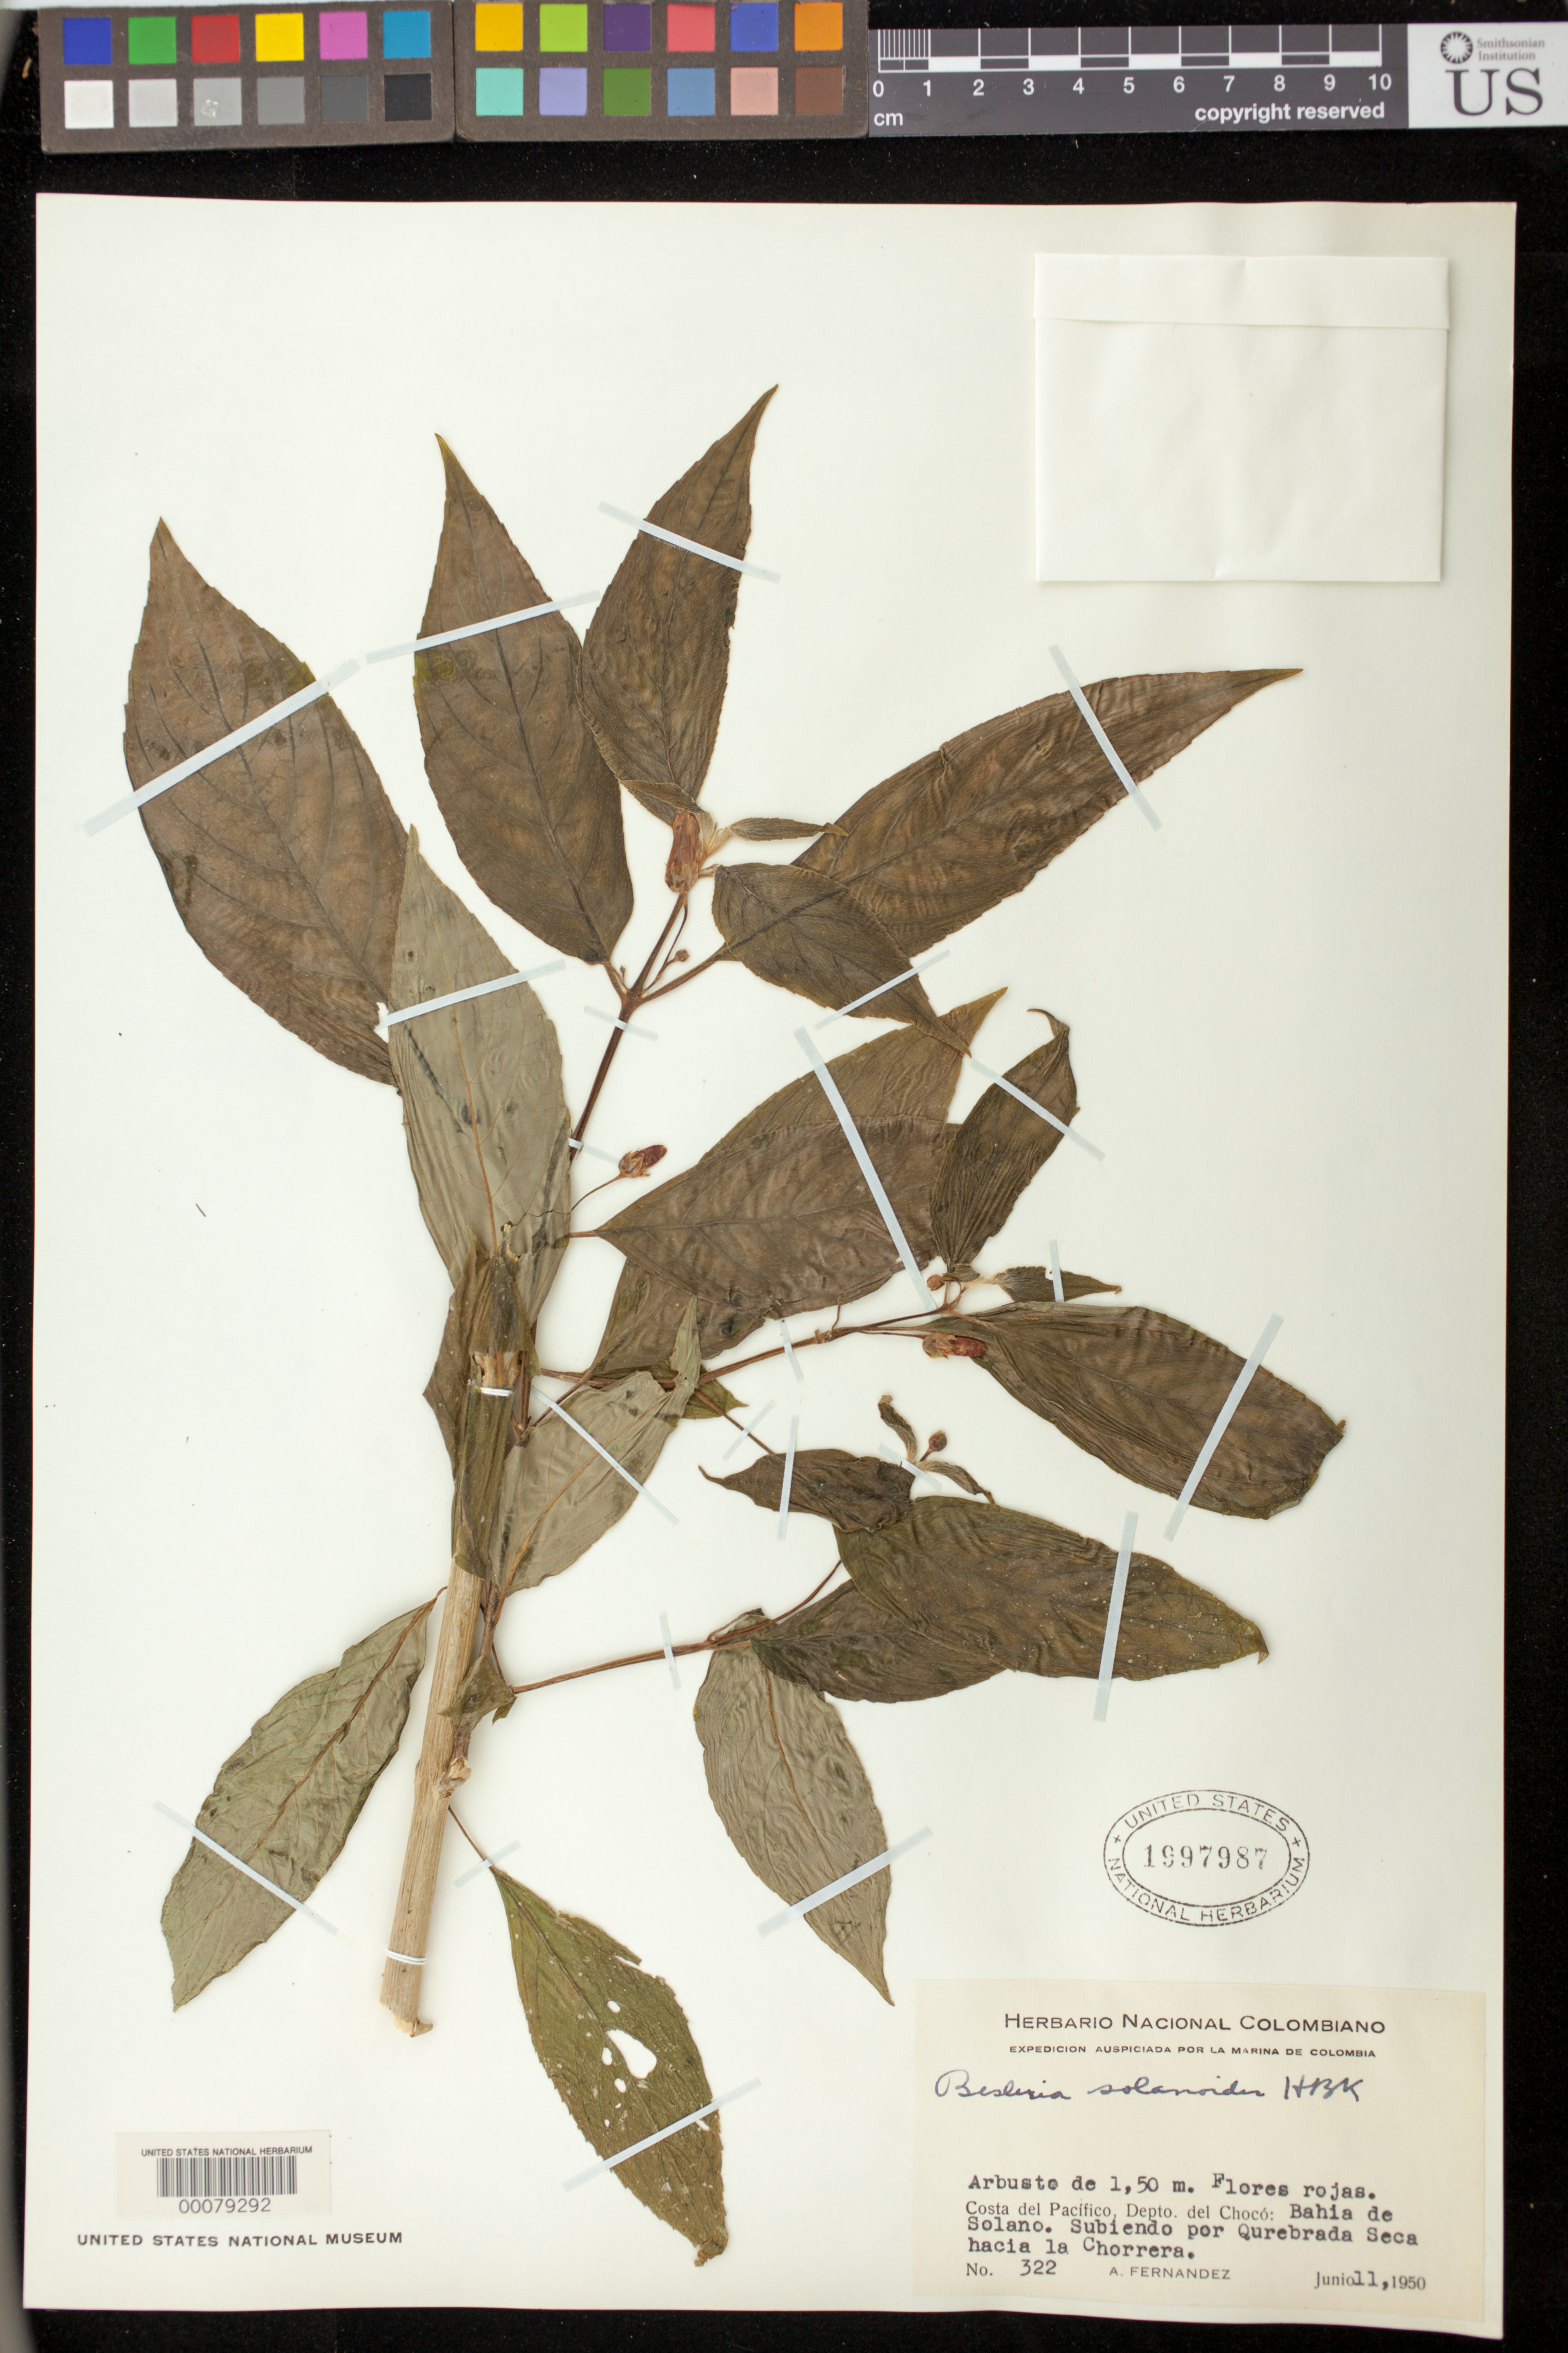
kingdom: Plantae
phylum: Tracheophyta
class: Magnoliopsida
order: Lamiales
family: Gesneriaceae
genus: Besleria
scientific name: Besleria solanoides var. solanoides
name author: Kunth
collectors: A. Fernandez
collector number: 322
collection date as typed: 11 Jun 1950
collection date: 1950-06-11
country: Colombia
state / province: Chocó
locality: Pacific coast, Solano Bay, Quebrada Seca near La Chorrera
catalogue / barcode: US 1997987